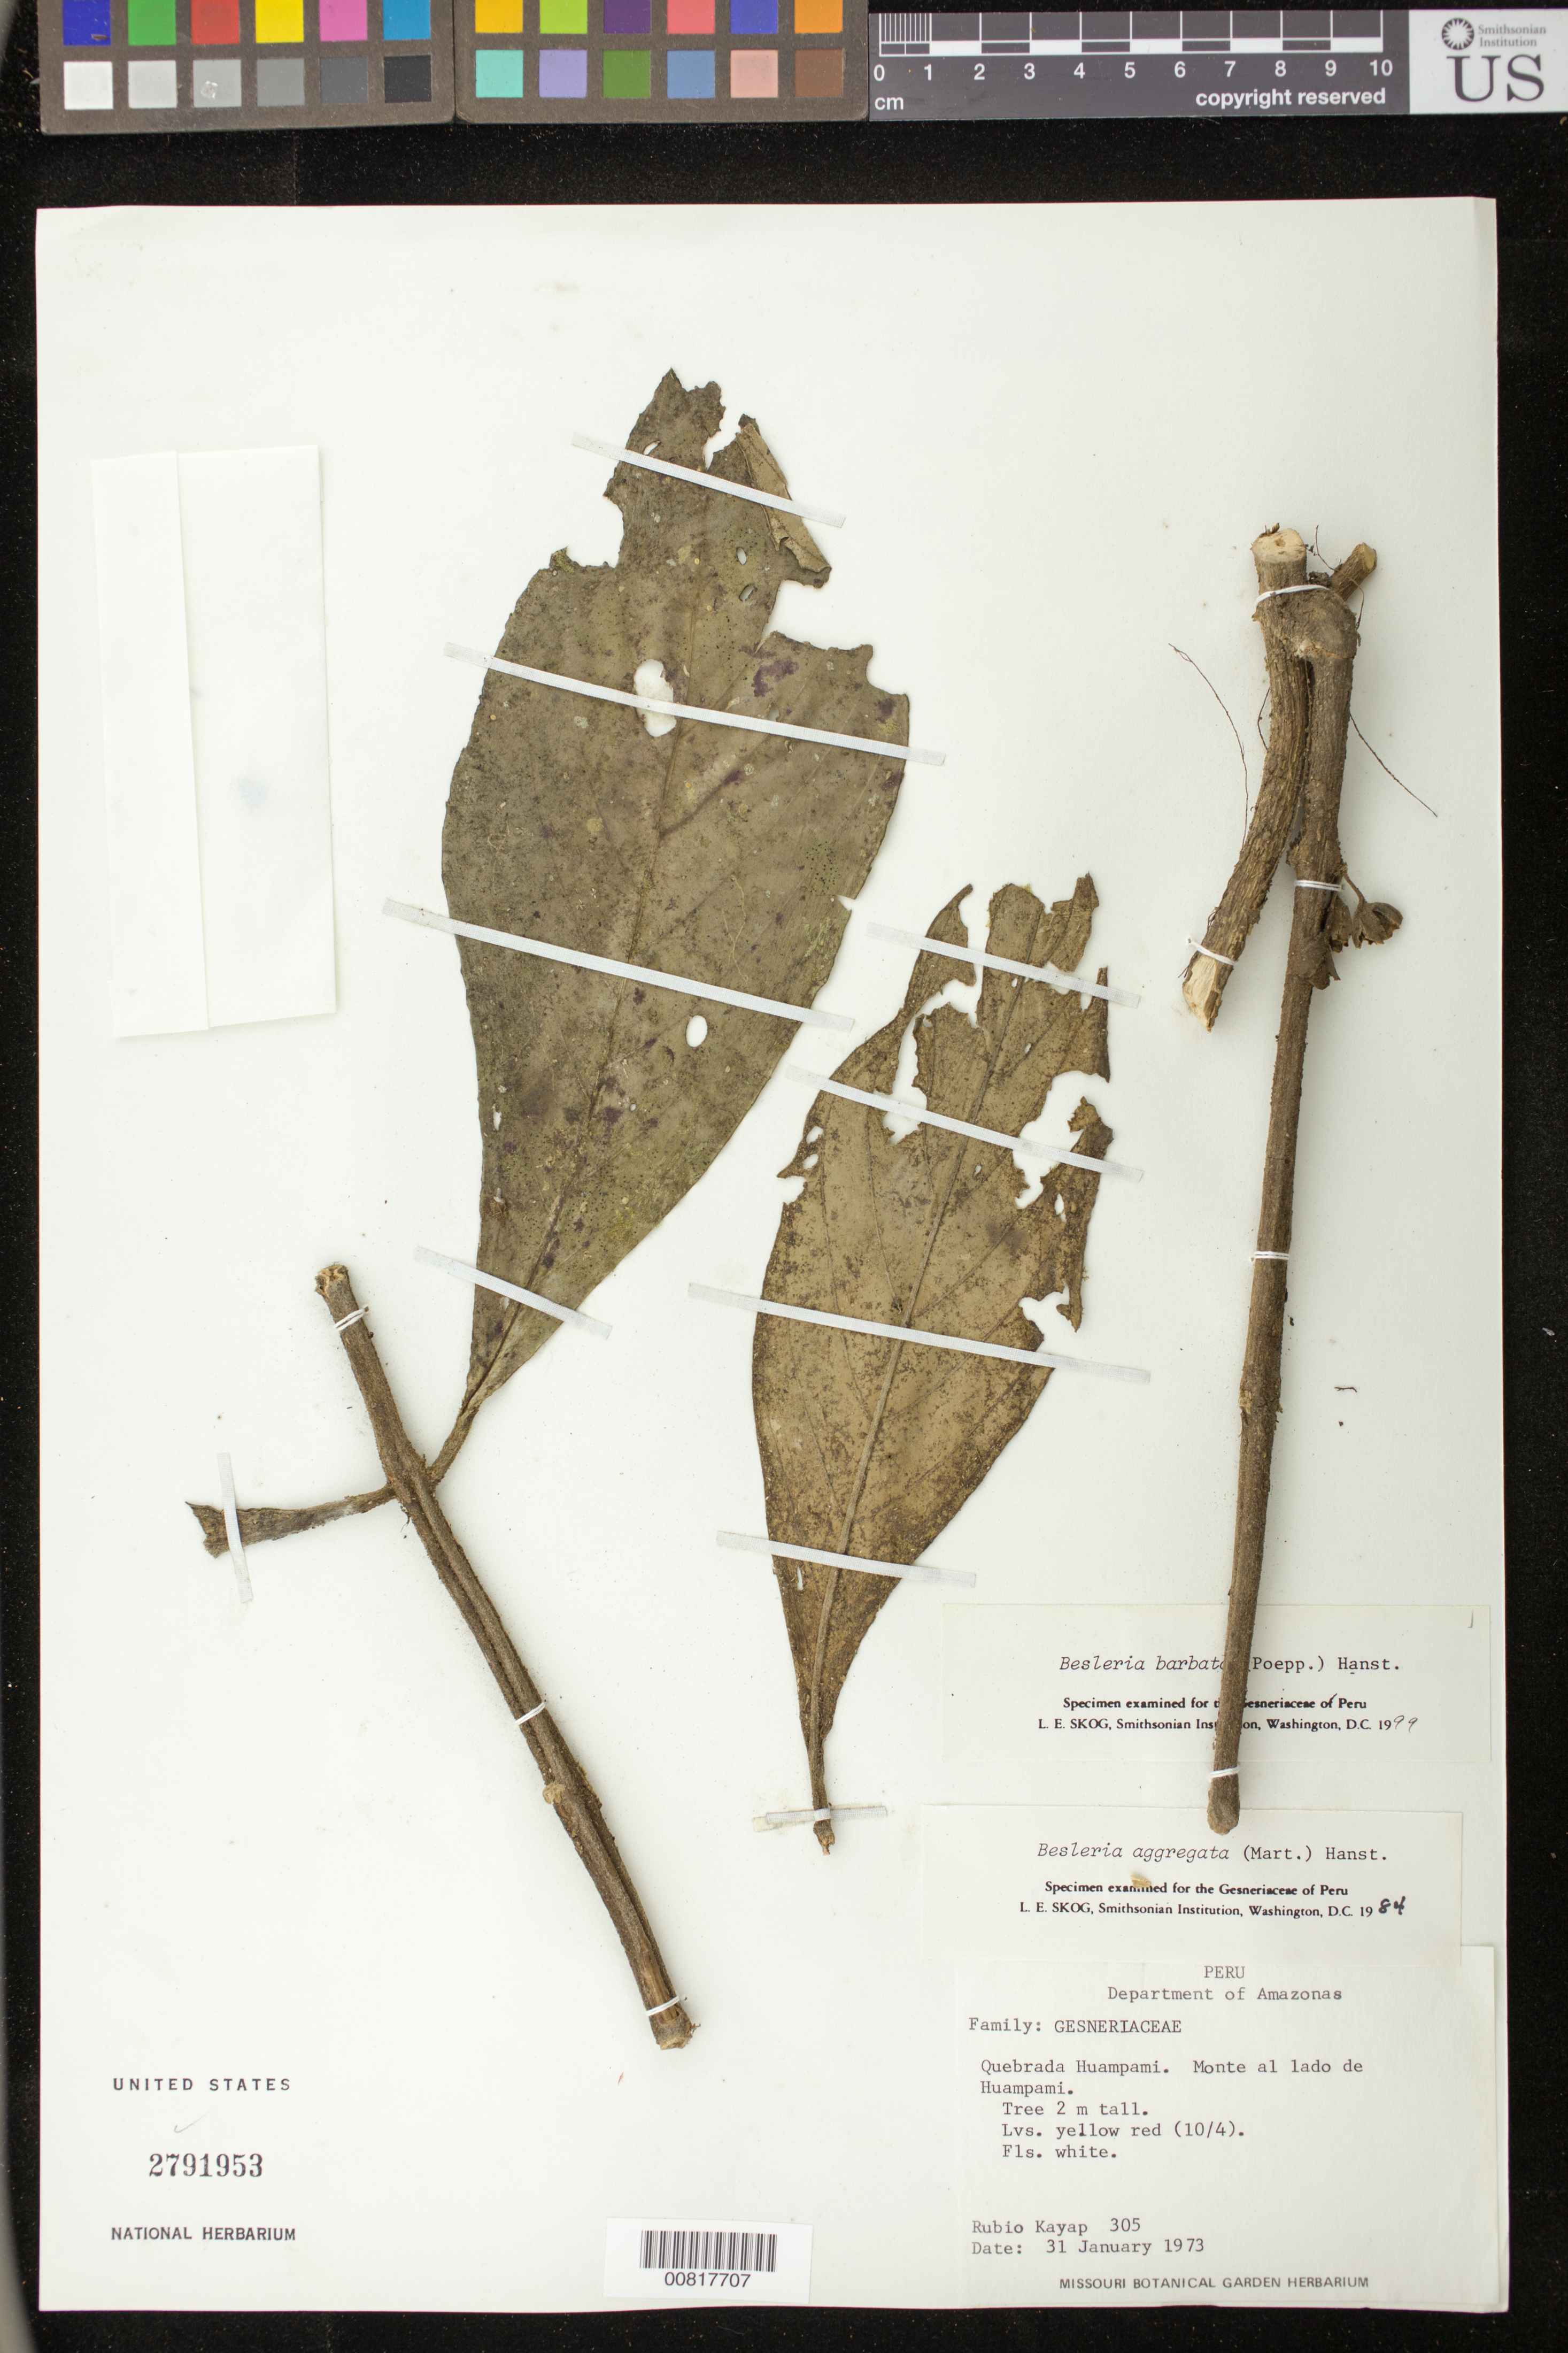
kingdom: Plantae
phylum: Tracheophyta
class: Magnoliopsida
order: Lamiales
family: Gesneriaceae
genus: Besleria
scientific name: Besleria barbata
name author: (Poepp.) Hanst.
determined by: Skog, Laurence E.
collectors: R. Kayap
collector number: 305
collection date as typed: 31 Jan 1973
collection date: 1973-01-31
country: Peru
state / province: Amazonas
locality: Quebrada Huampami, Monte al lado de Huampami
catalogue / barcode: US 2791953